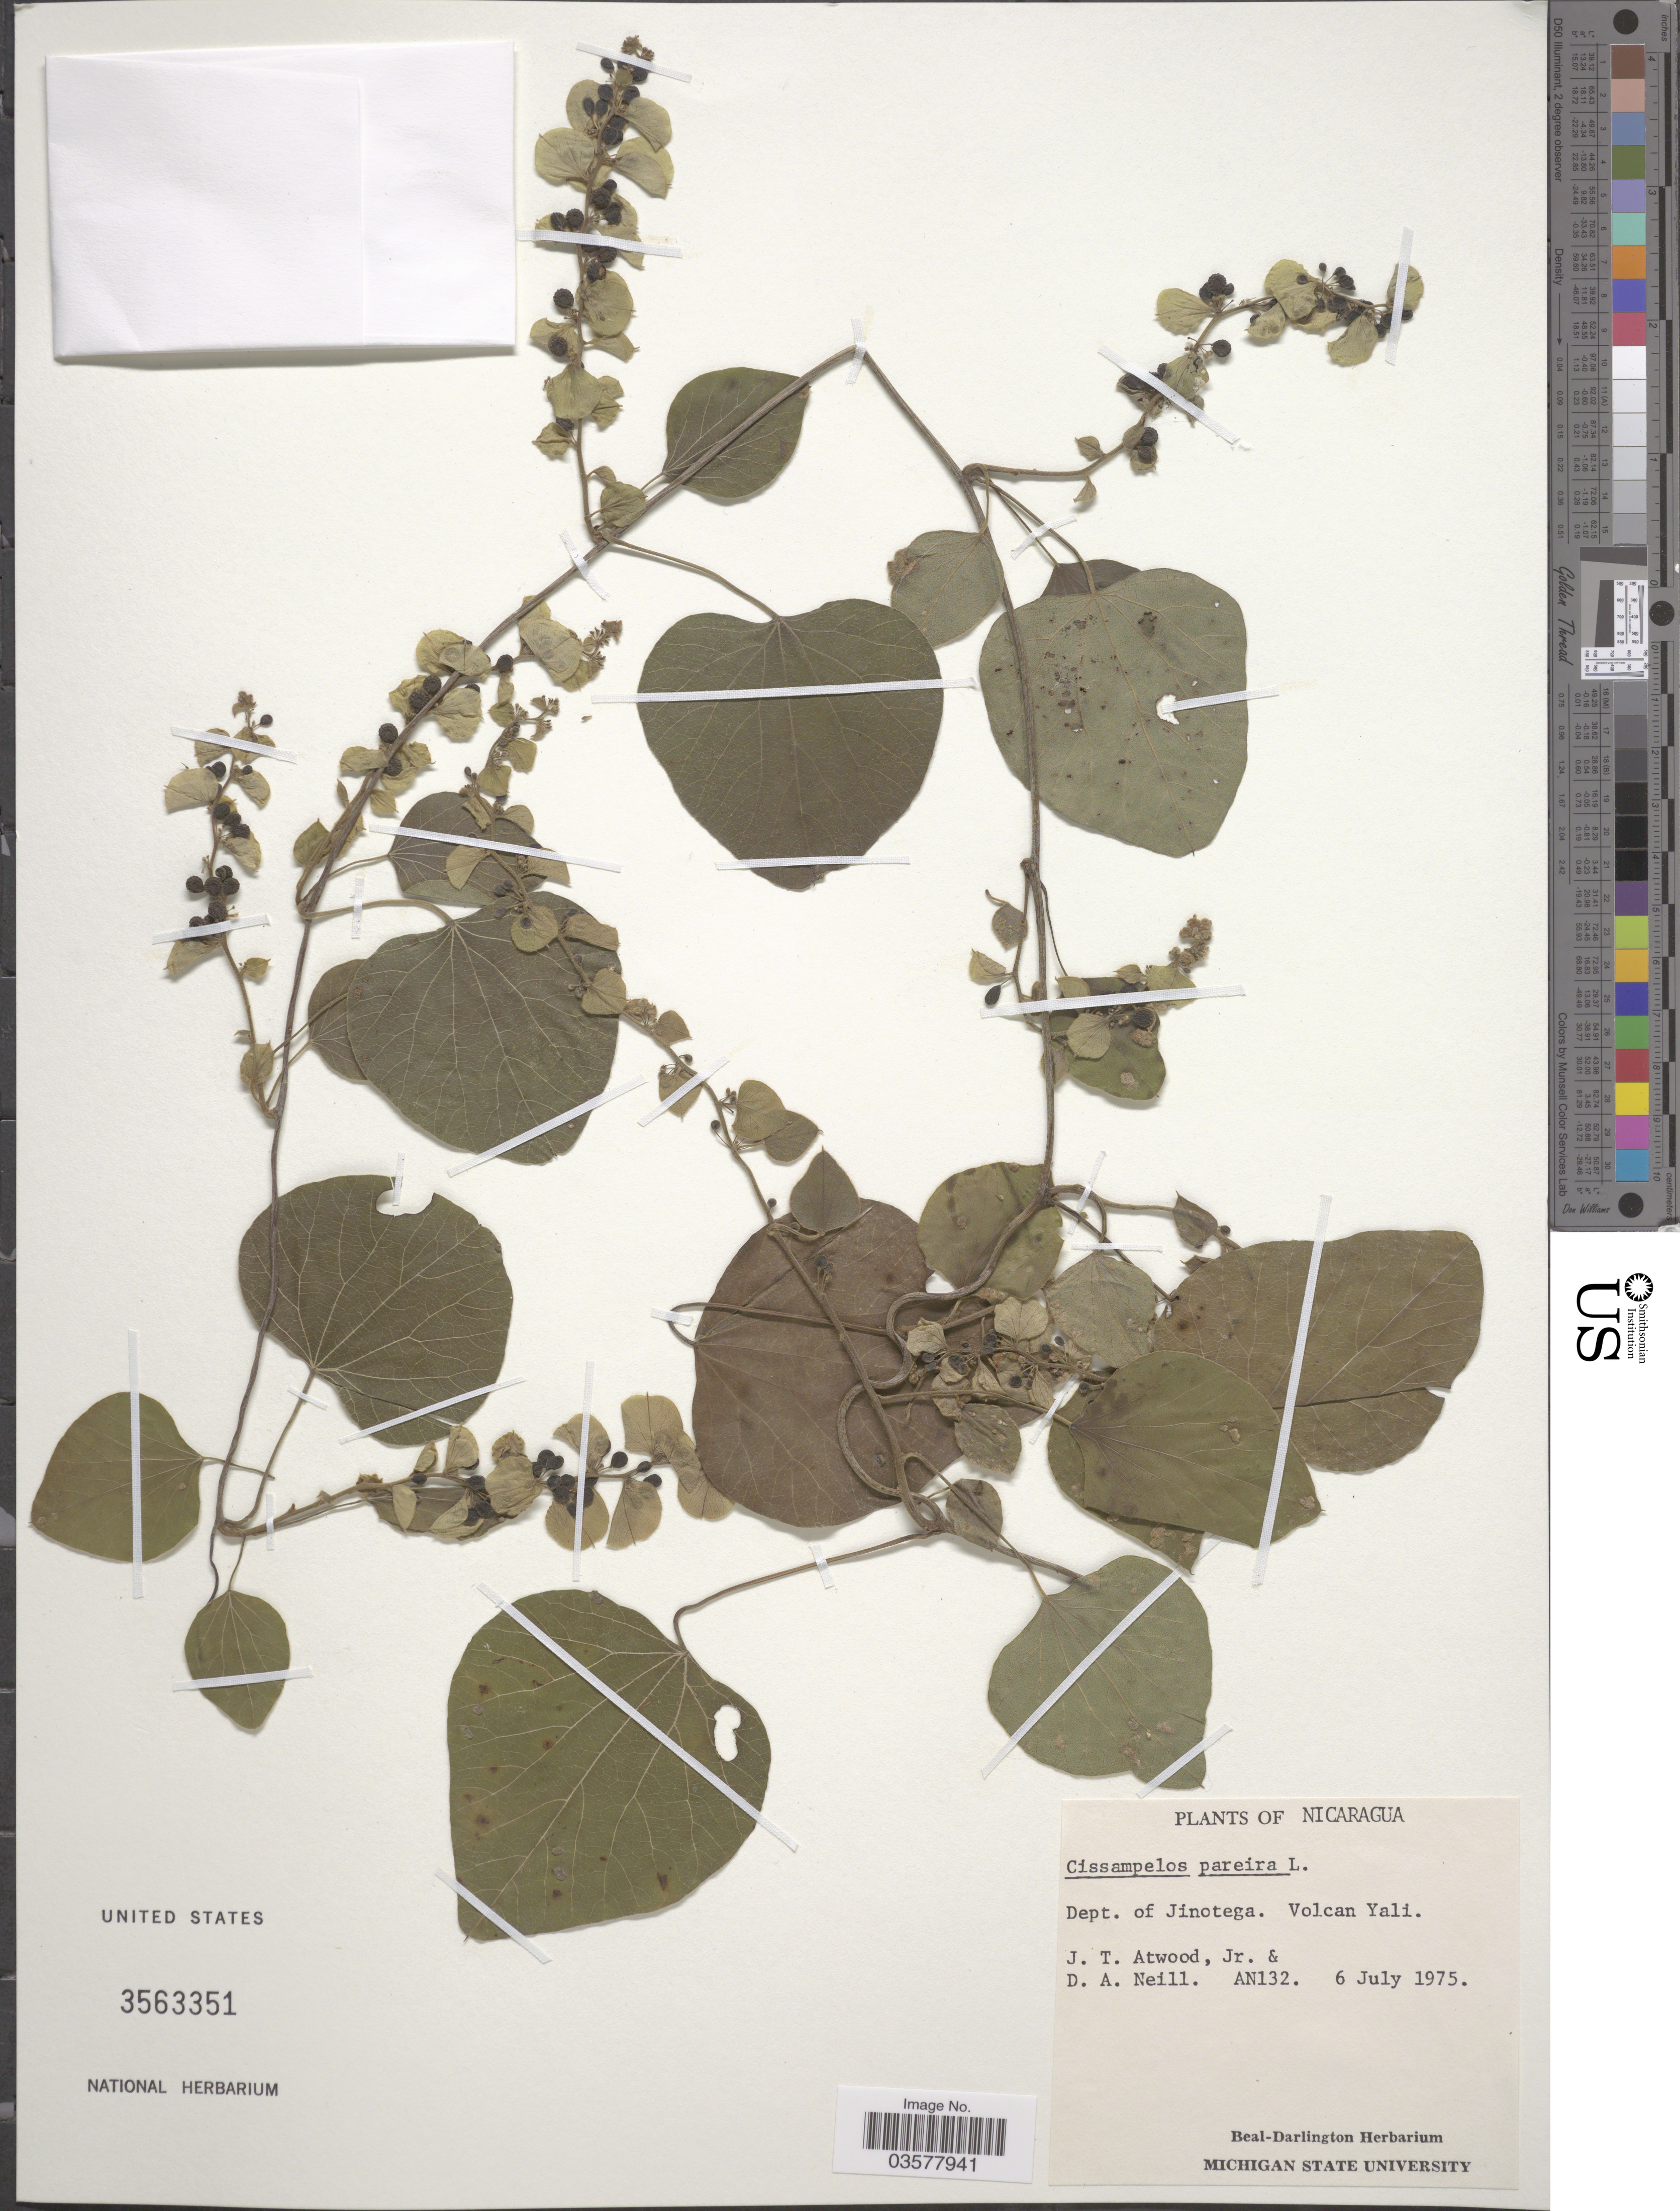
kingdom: Plantae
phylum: Tracheophyta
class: Magnoliopsida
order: Ranunculales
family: Menispermaceae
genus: Cissampelos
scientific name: Cissampelos pareira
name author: L.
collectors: J. Atwood & D. A. Neill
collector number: AN132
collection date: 1975-07-06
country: Nicaragua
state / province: Jinotega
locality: Dept. of Jinotega. Volcan Yali.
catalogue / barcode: US 3563351